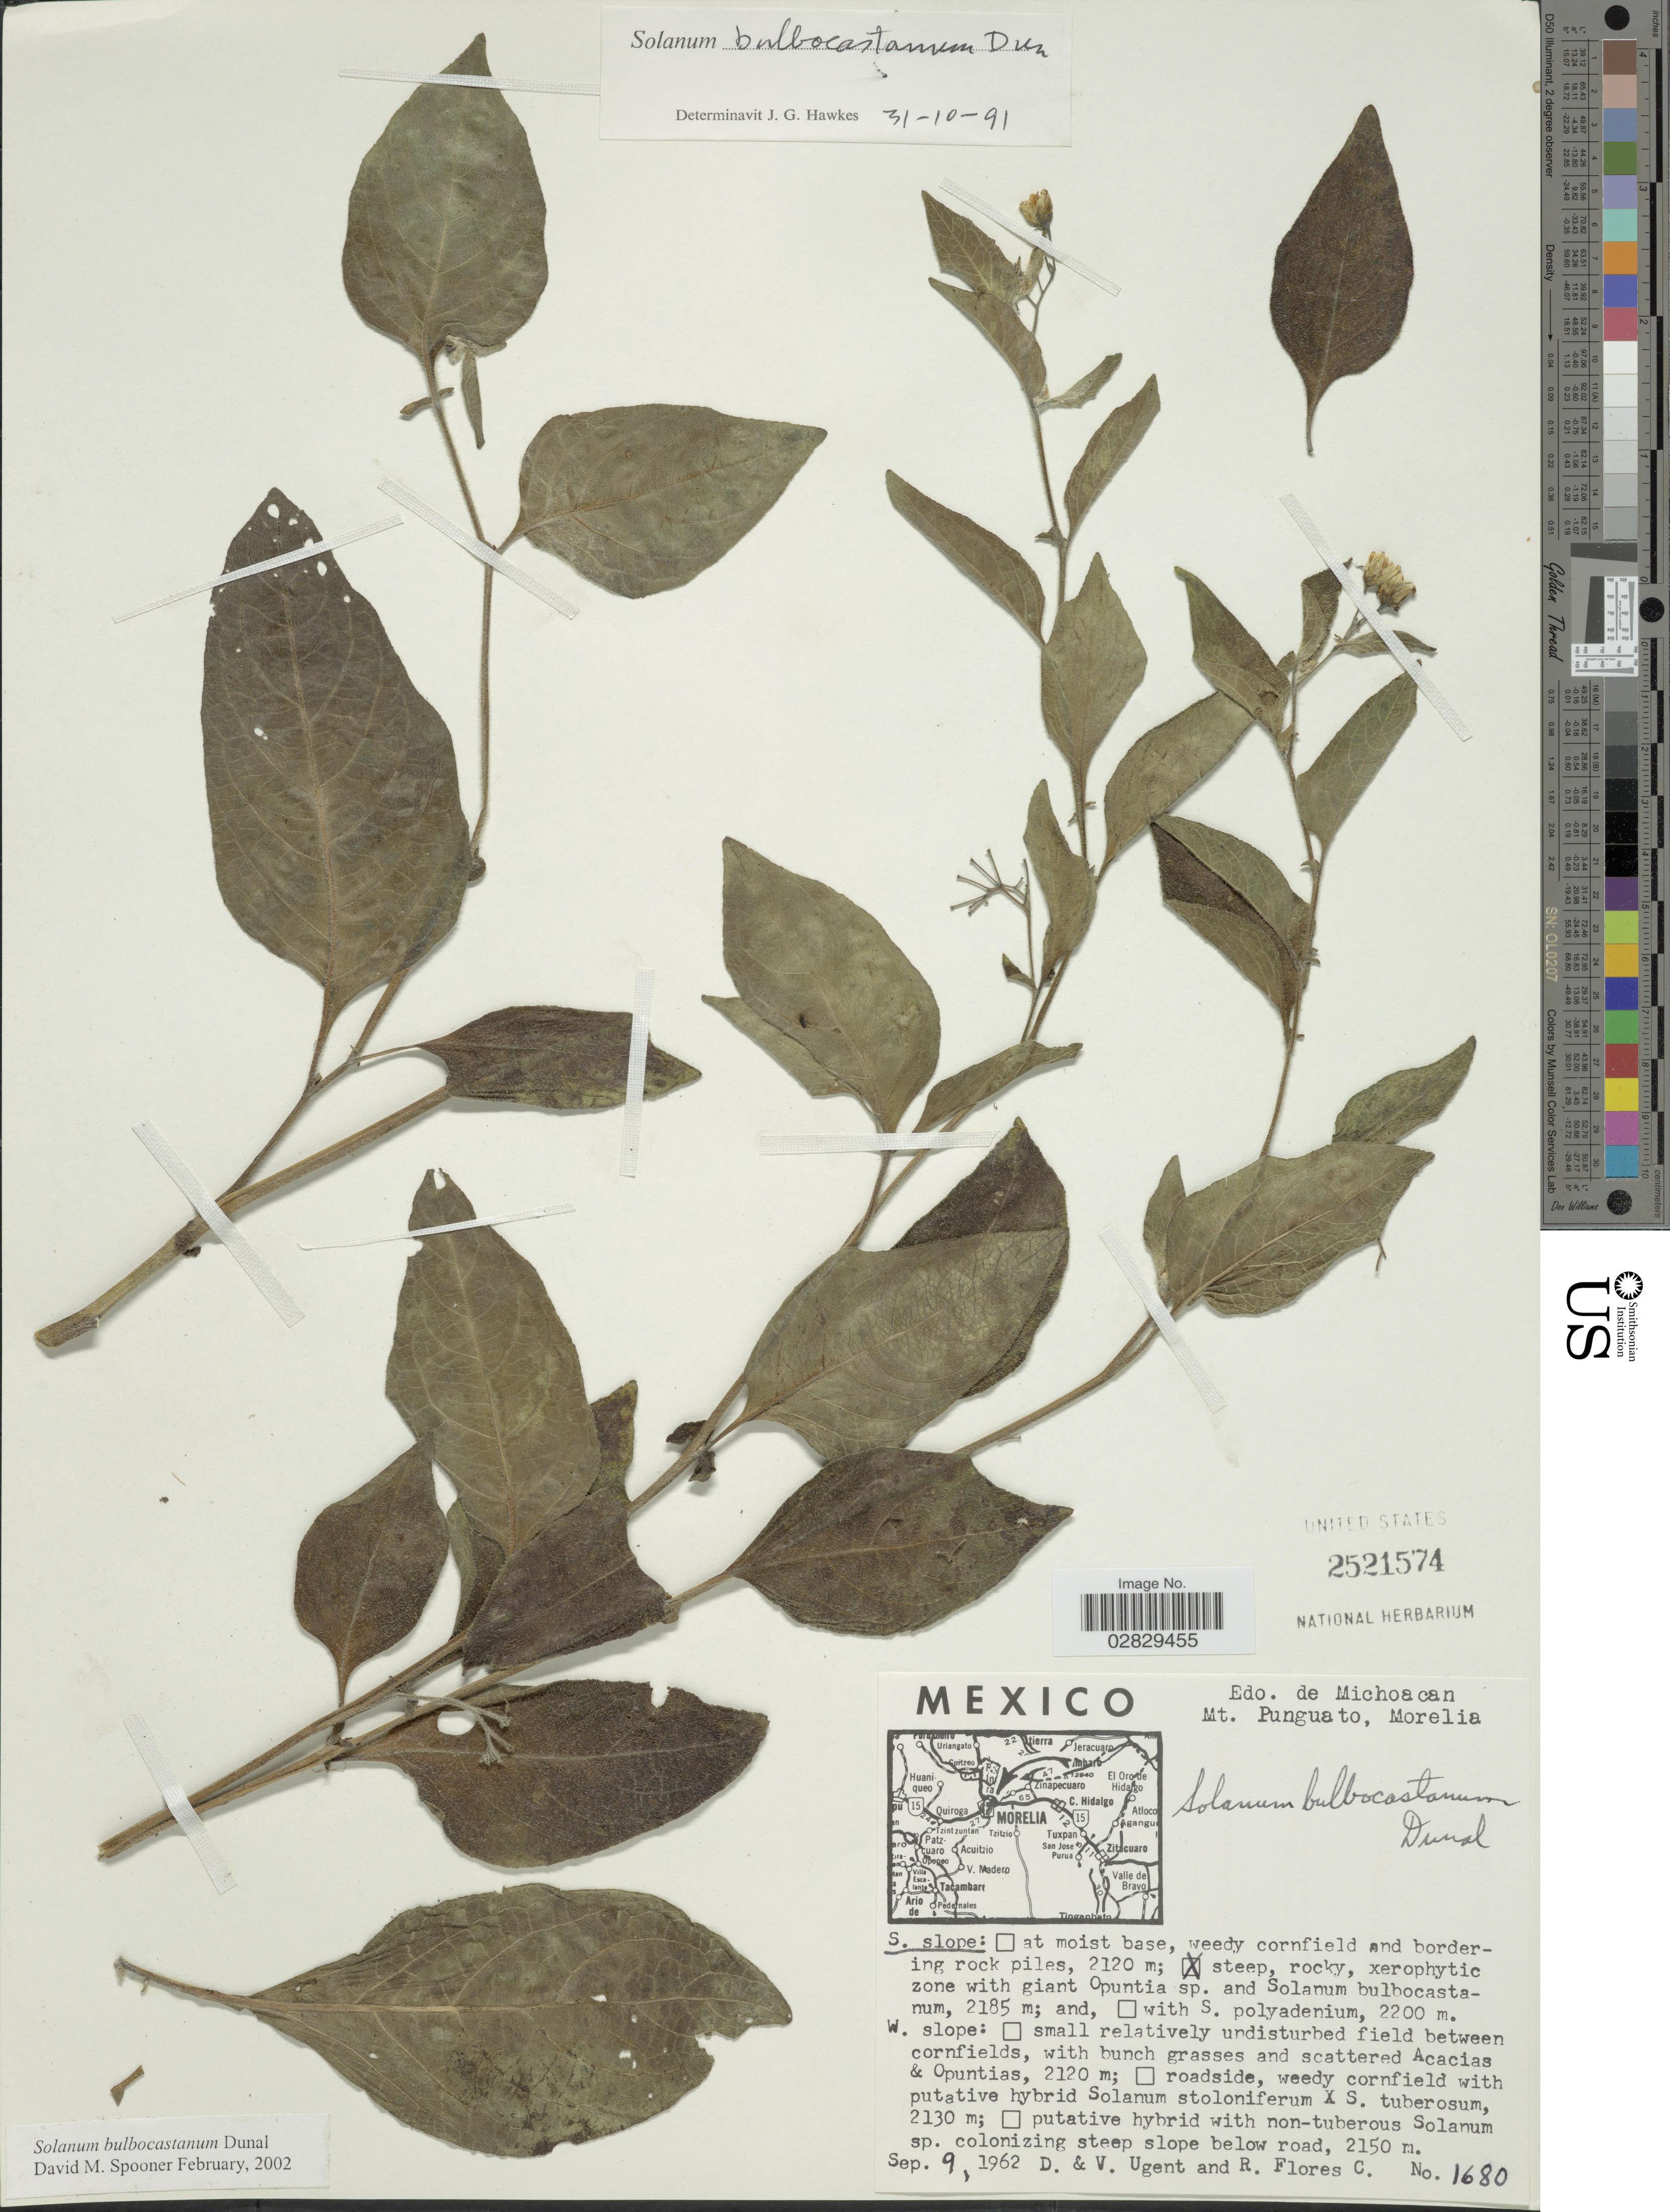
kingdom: Plantae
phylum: Tracheophyta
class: Magnoliopsida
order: Solanales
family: Solanaceae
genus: Solanum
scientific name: Solanum bulbocastanum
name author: Dunal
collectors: D. Ugent, V. Ugent & R. Flores-C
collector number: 1680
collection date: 1962-09-09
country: Mexico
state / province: Michoacán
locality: Mt. Punguato, Morelia.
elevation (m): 2185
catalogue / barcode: US 2521574